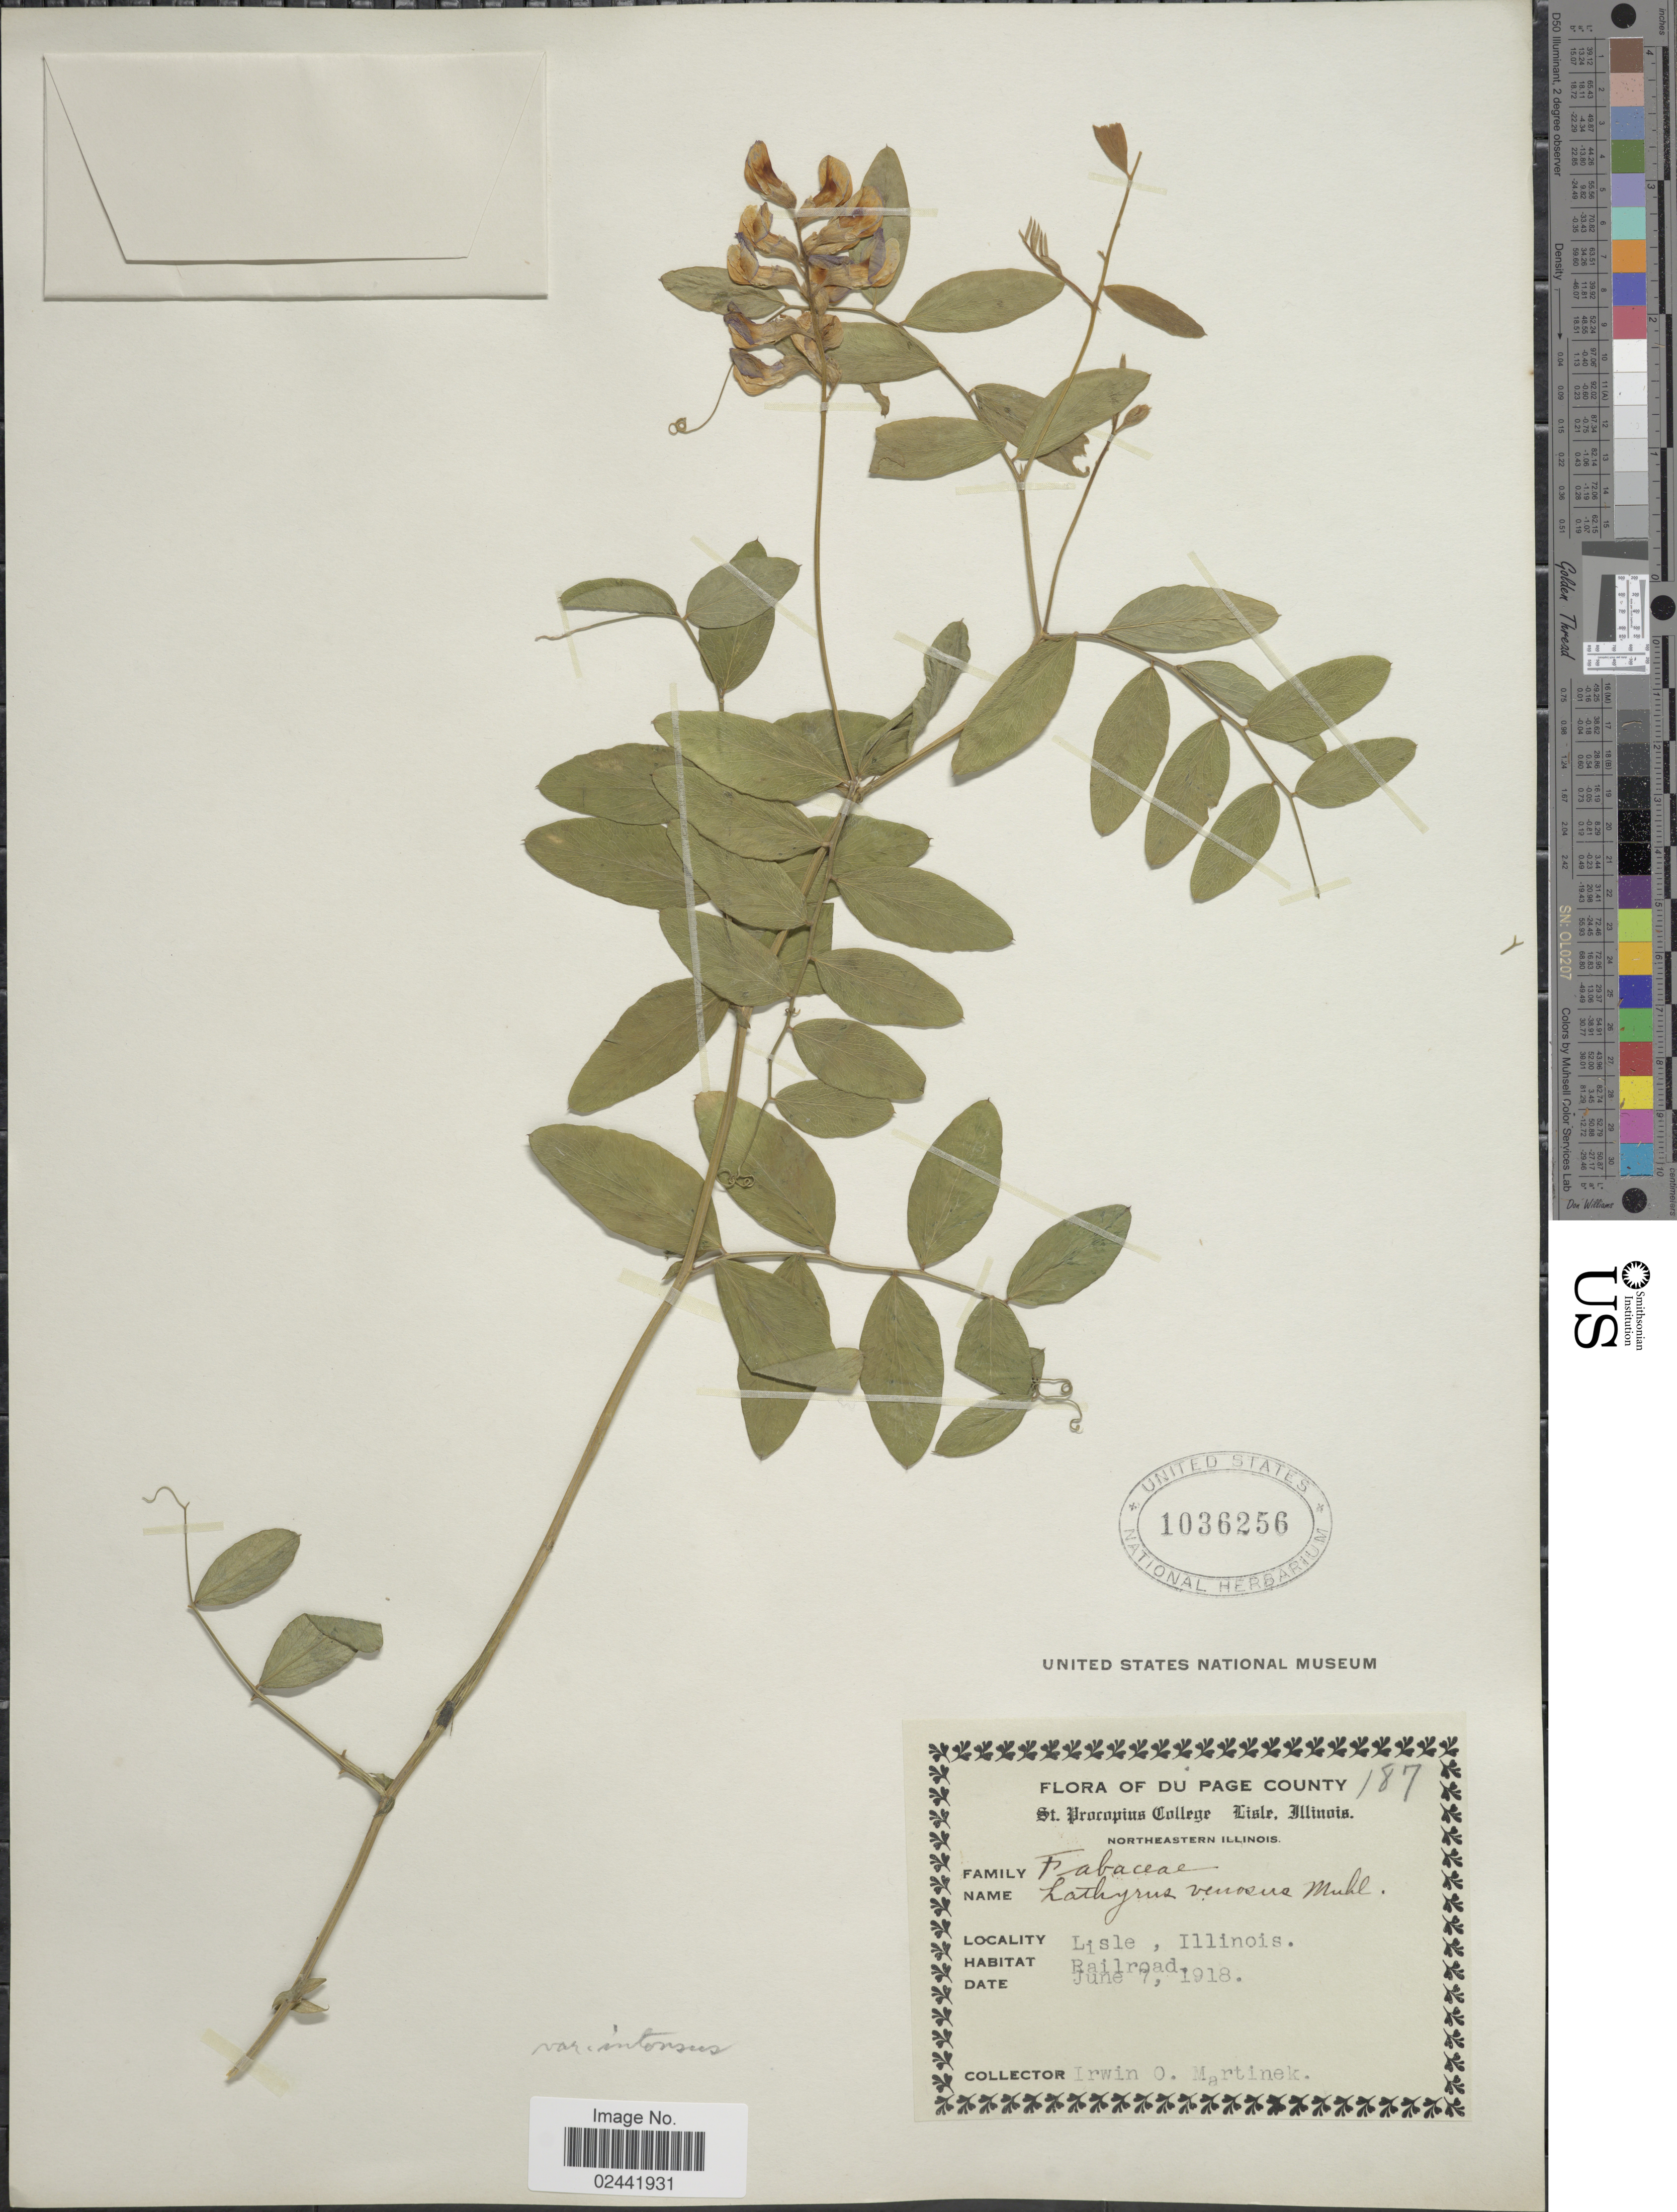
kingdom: Plantae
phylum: Tracheophyta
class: Magnoliopsida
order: Fabales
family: Fabaceae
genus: Lathyrus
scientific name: Lathyrus venosus var. intonsus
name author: Butters & H. St. John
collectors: I. Martinek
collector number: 187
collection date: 1918-06-07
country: United States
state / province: Illinois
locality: Du Page County. Lisle. Railroad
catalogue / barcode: US 1036256